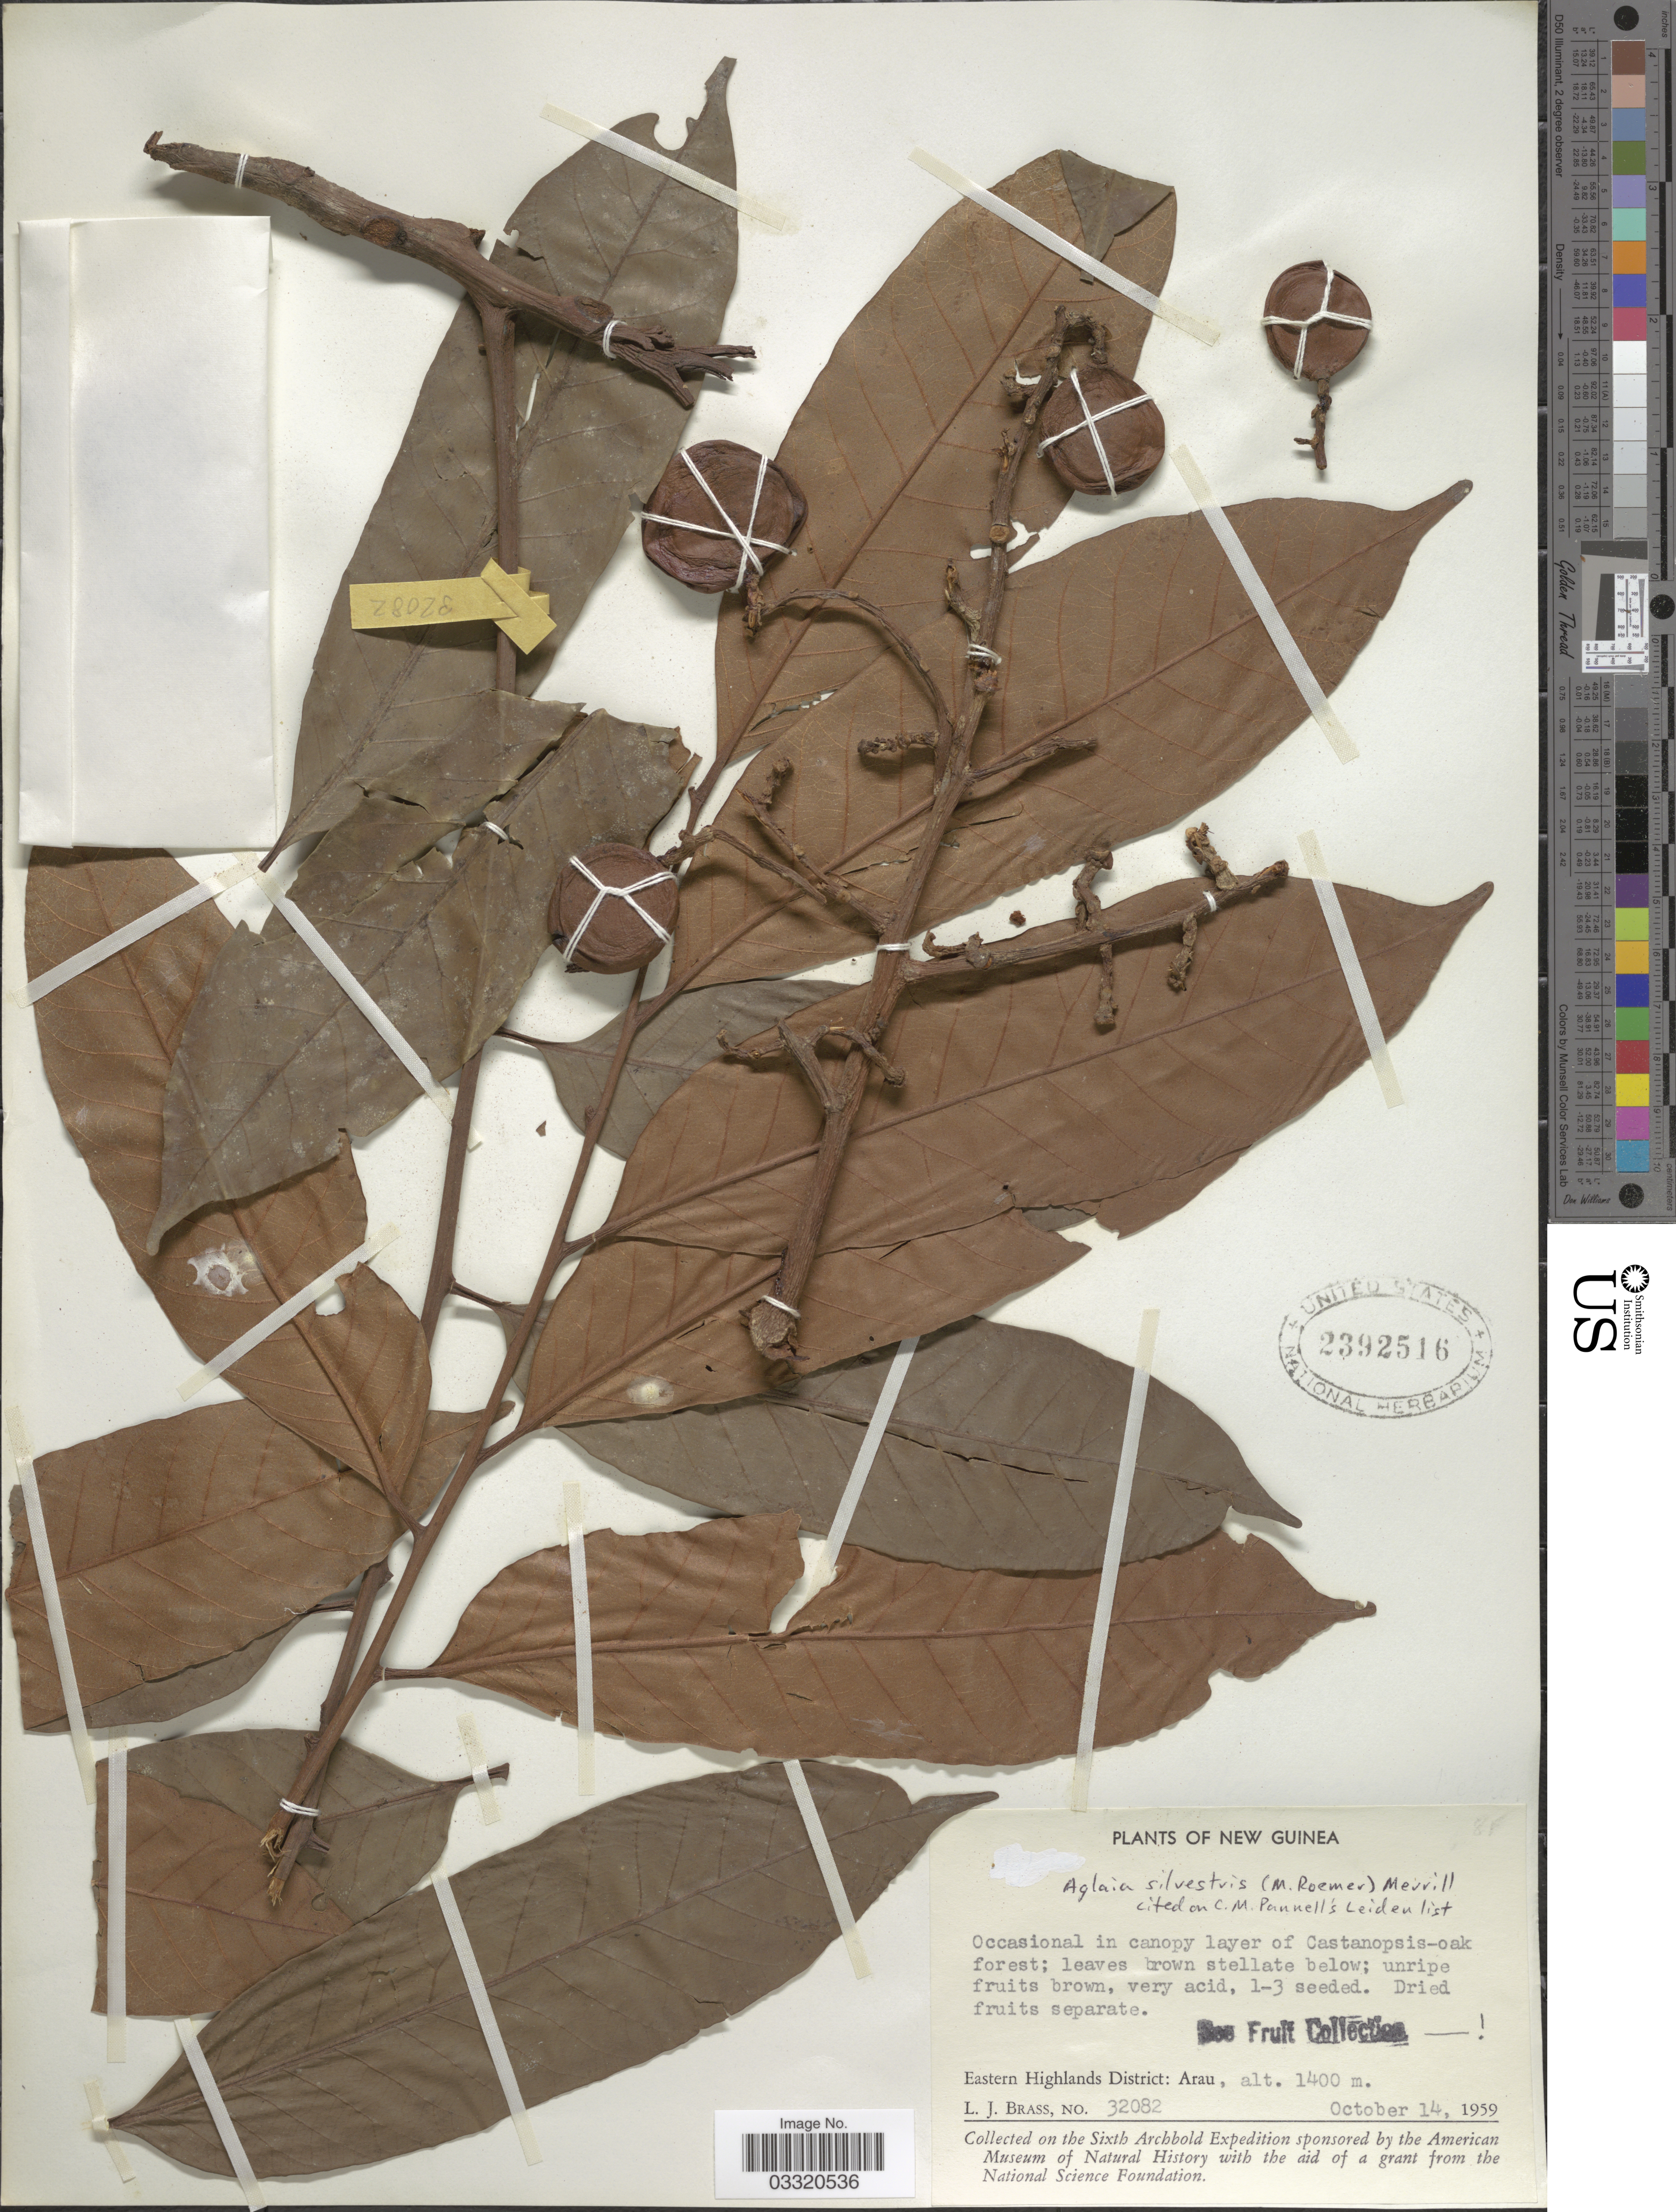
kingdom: Plantae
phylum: Tracheophyta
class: Magnoliopsida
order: Sapindales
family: Meliaceae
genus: Aglaia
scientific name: Aglaia silvestris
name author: (M. Roem.) Merr.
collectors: L. J. Brass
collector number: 32082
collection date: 1959-10-14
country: Papua New Guinea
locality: New Guinea. Eastern Highlands District: Arau.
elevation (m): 1400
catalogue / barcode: US 2392516